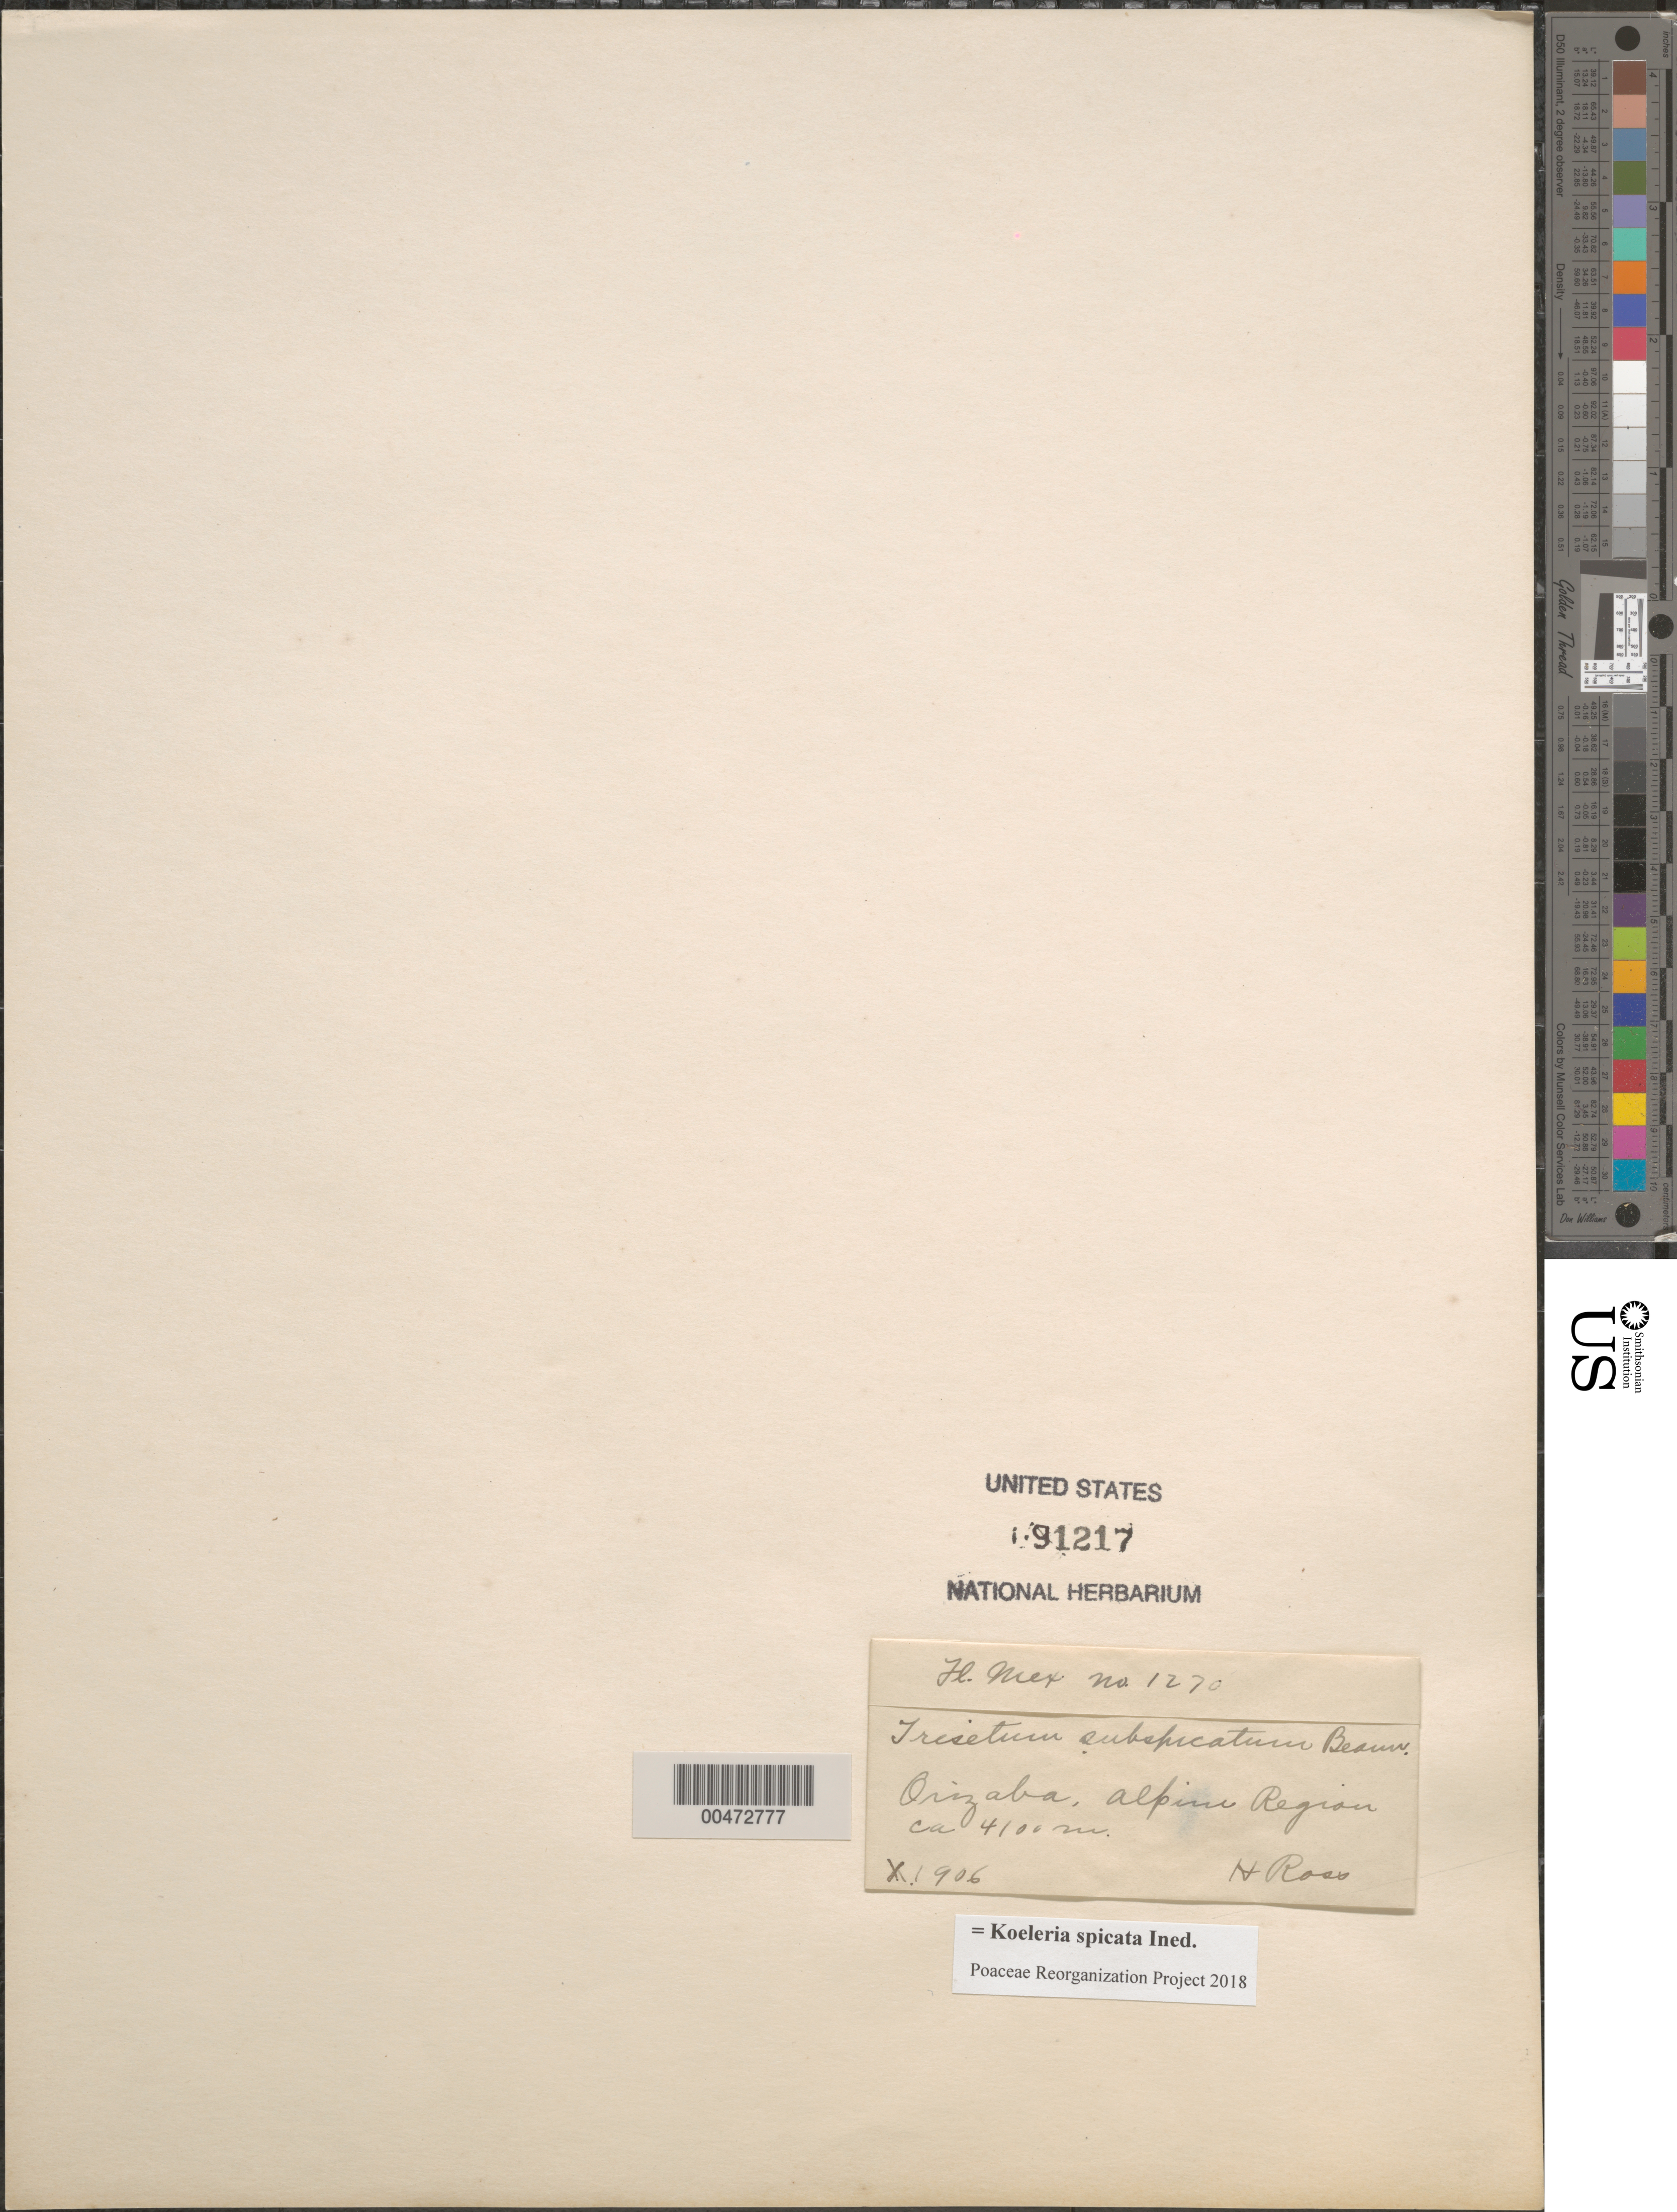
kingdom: Plantae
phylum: Tracheophyta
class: Liliopsida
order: Poales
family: Poaceae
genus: Koeleria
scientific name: Koeleria spicata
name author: (L.) Barberá et al.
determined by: Poaceae Reorganization Project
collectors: H. Ross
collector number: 1270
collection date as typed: Oct 1906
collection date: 1906-10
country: Mexico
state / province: Veracruz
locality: Orizaba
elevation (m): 4100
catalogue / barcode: US 91217